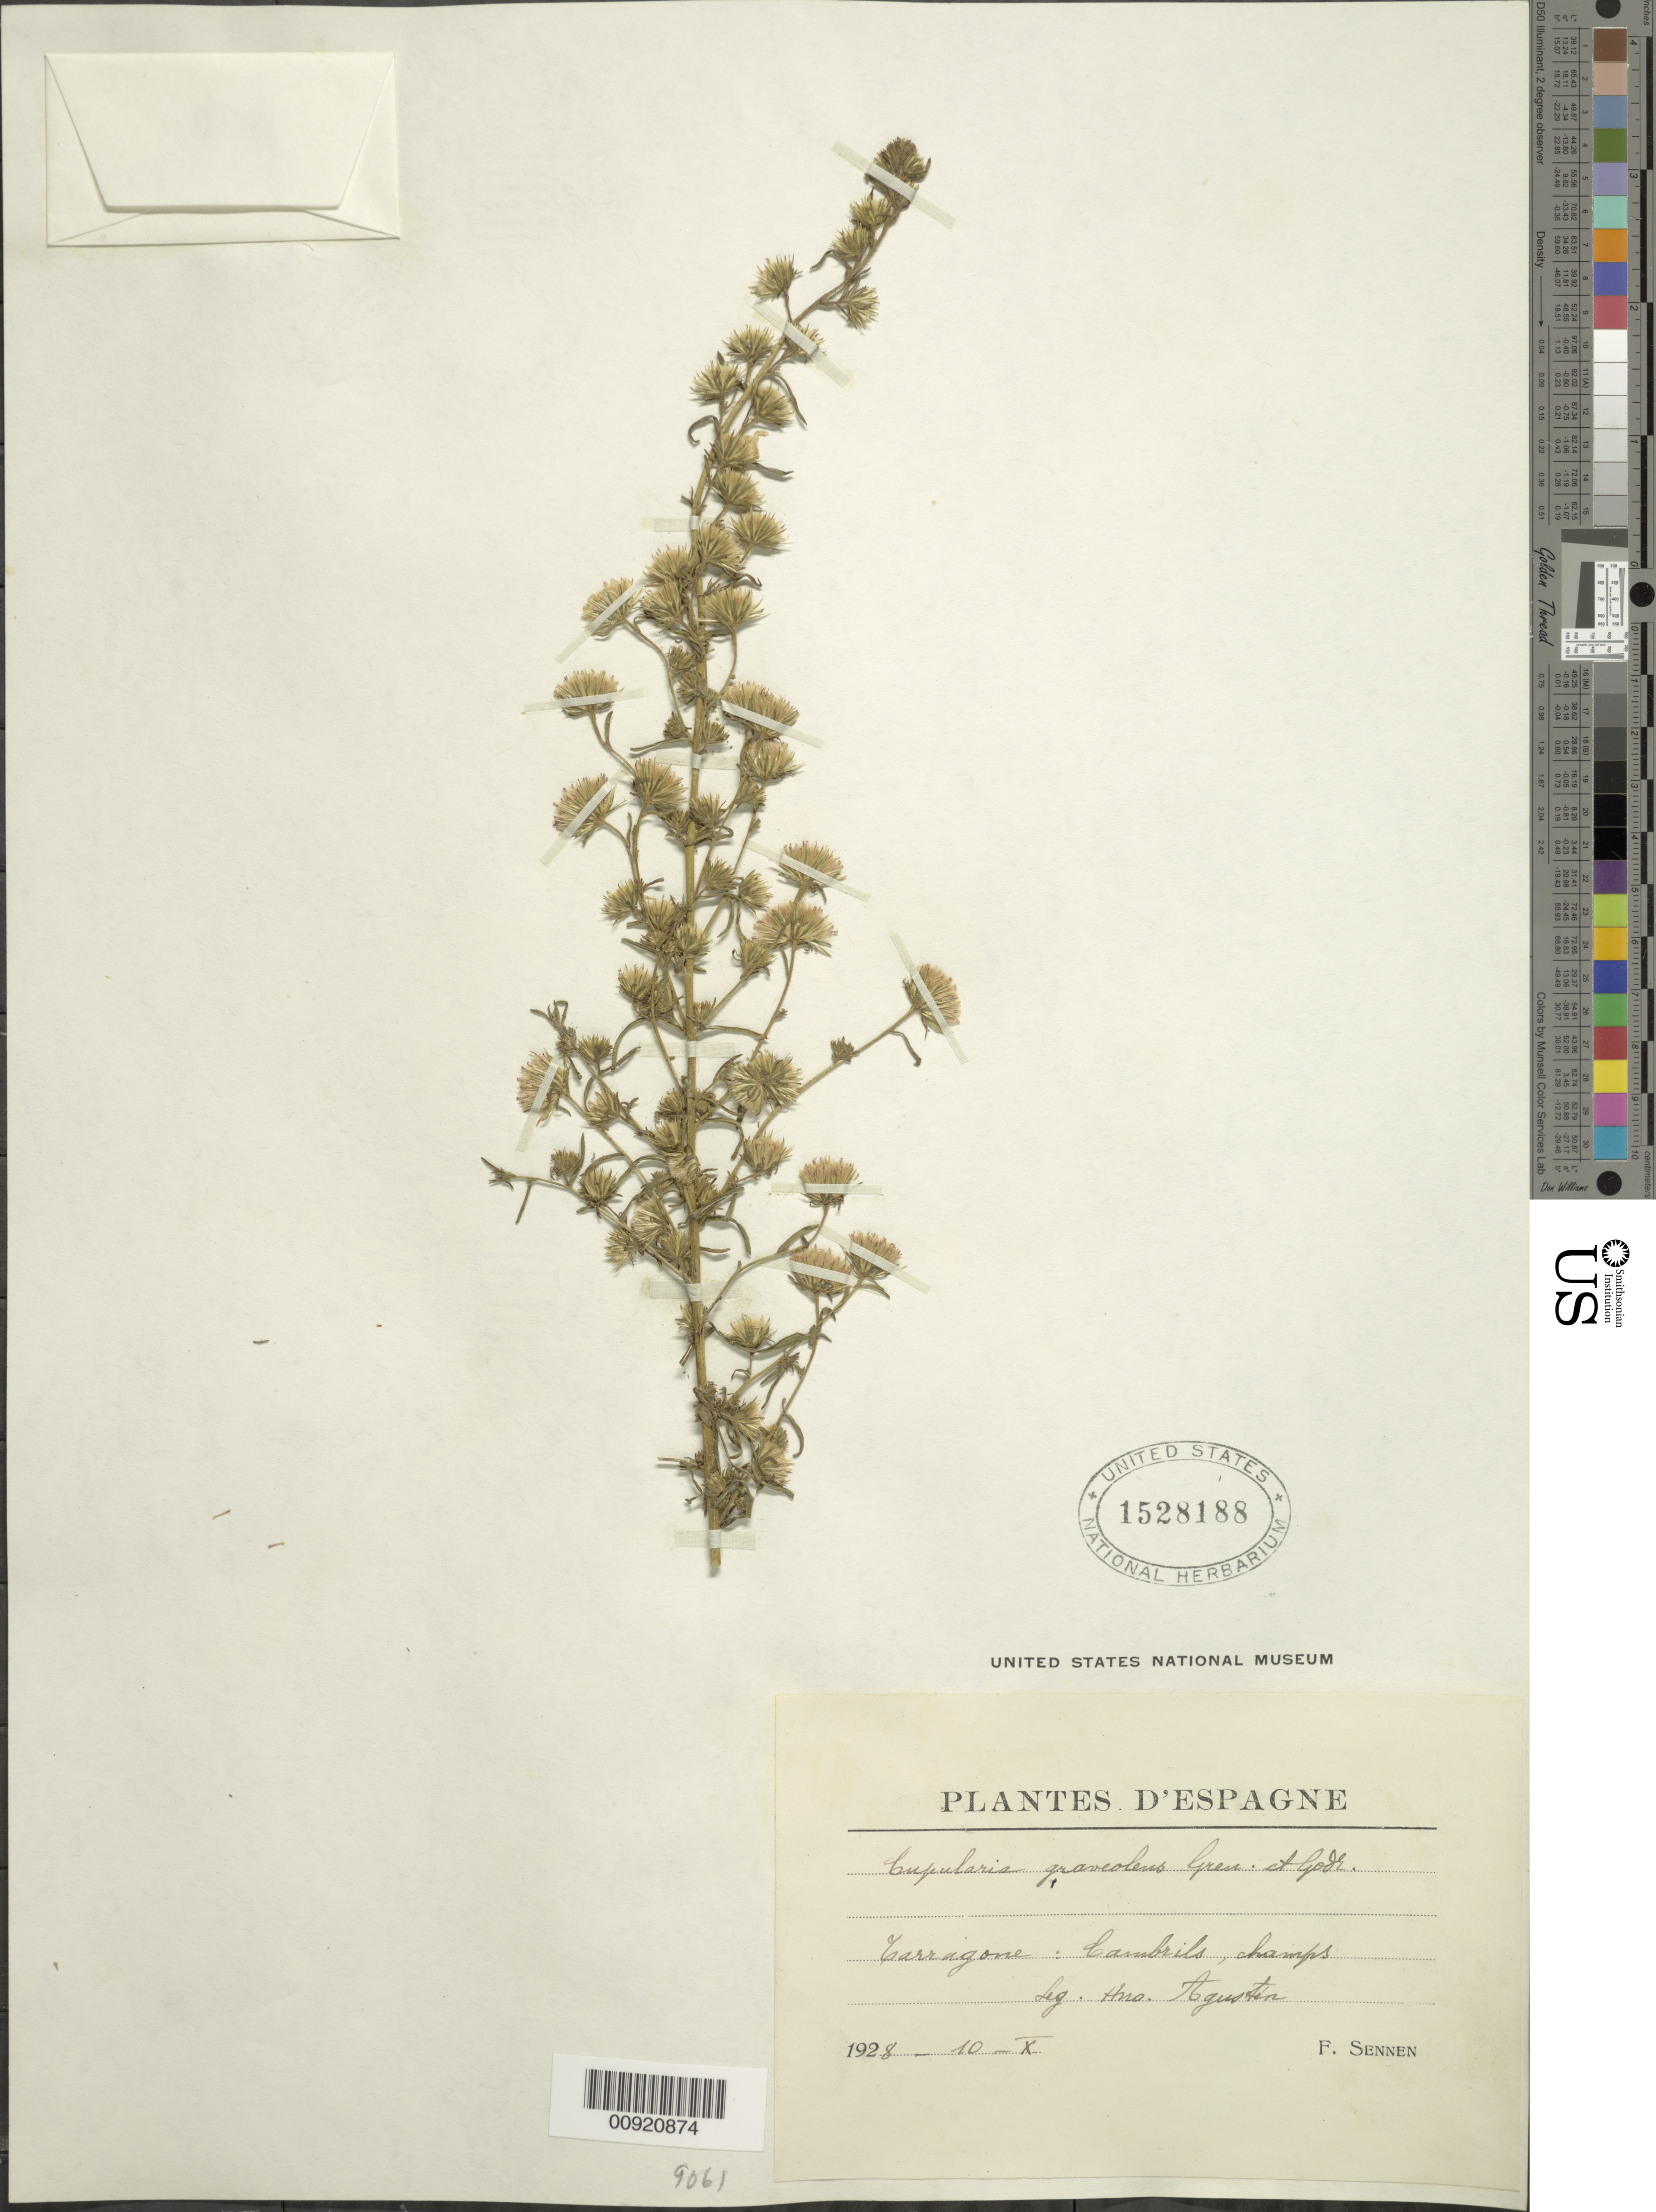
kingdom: Plantae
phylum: Tracheophyta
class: Magnoliopsida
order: Asterales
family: Asteraceae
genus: Inula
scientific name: Inula graveolens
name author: (L.) Desf.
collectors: E. Sennen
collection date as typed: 10 Oct 1928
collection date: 1928-10-10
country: Spain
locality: Carragone: Lambrils, changes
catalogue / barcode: US 1528188